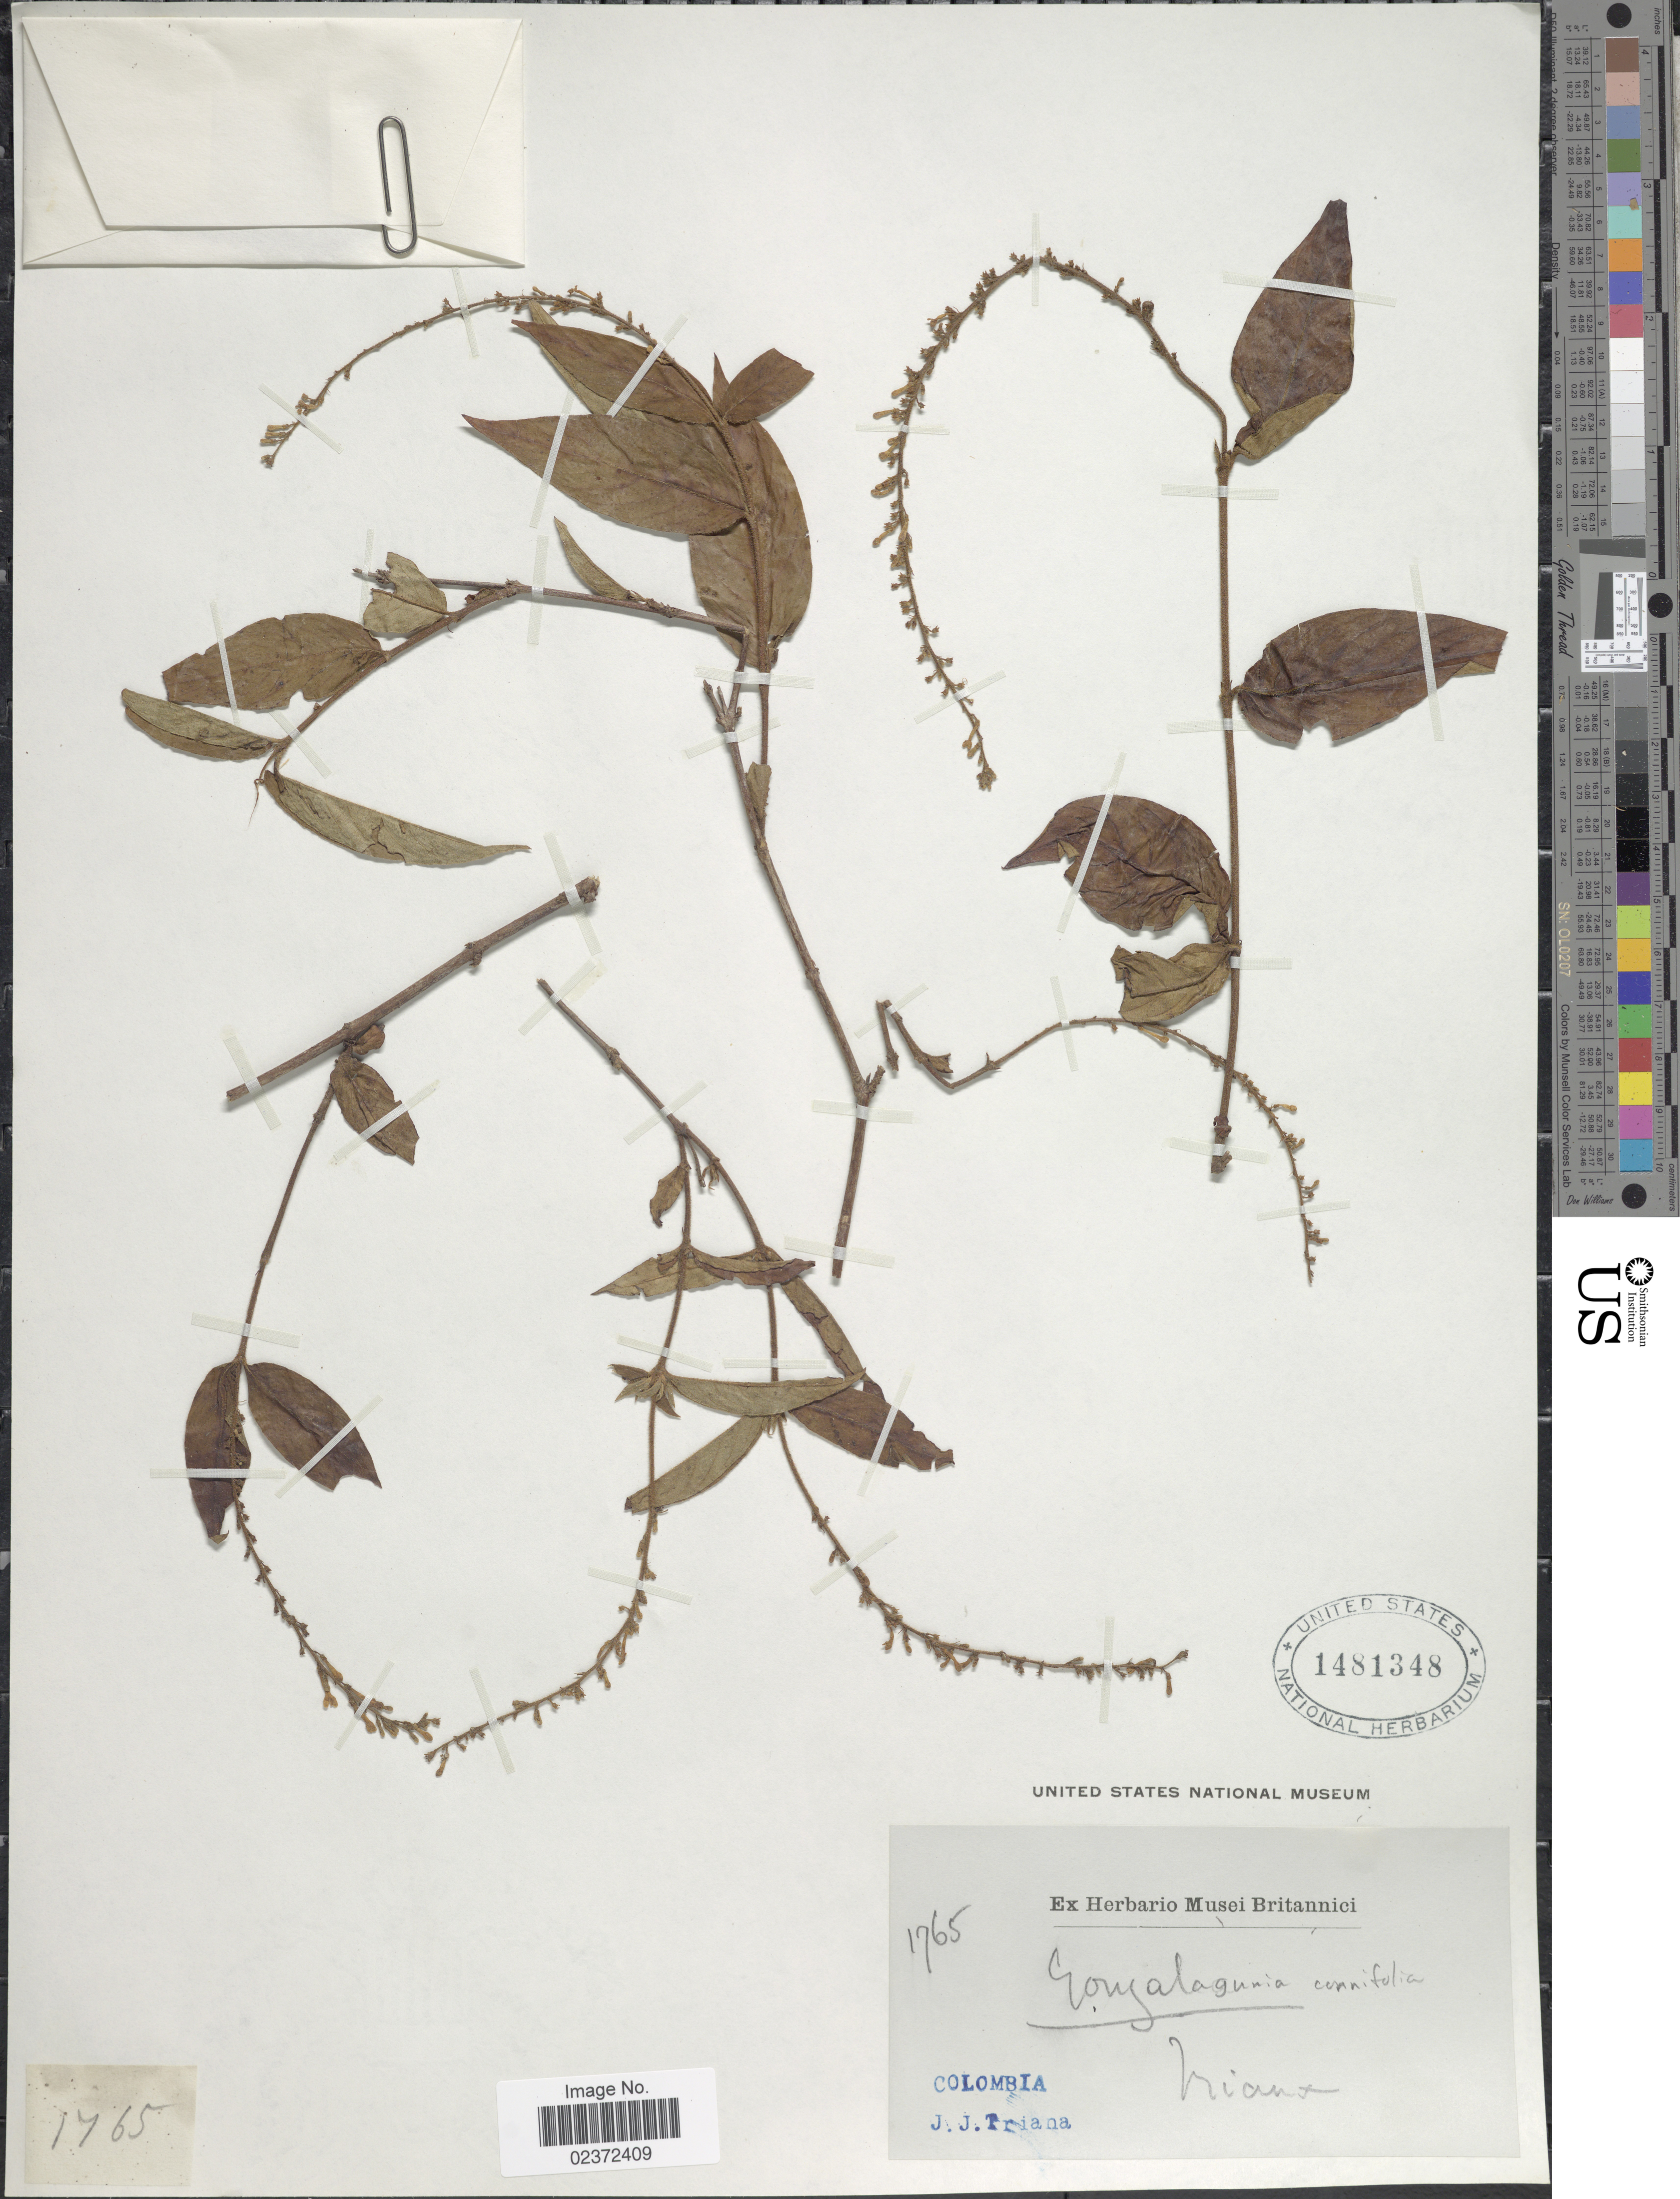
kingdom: Plantae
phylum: Tracheophyta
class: Magnoliopsida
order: Gentianales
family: Rubiaceae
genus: Gonzalagunia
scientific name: Gonzalagunia cornifolia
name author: (Kunth) Standl.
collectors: J. J. Triana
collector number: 1765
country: Colombia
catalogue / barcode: US 1481348